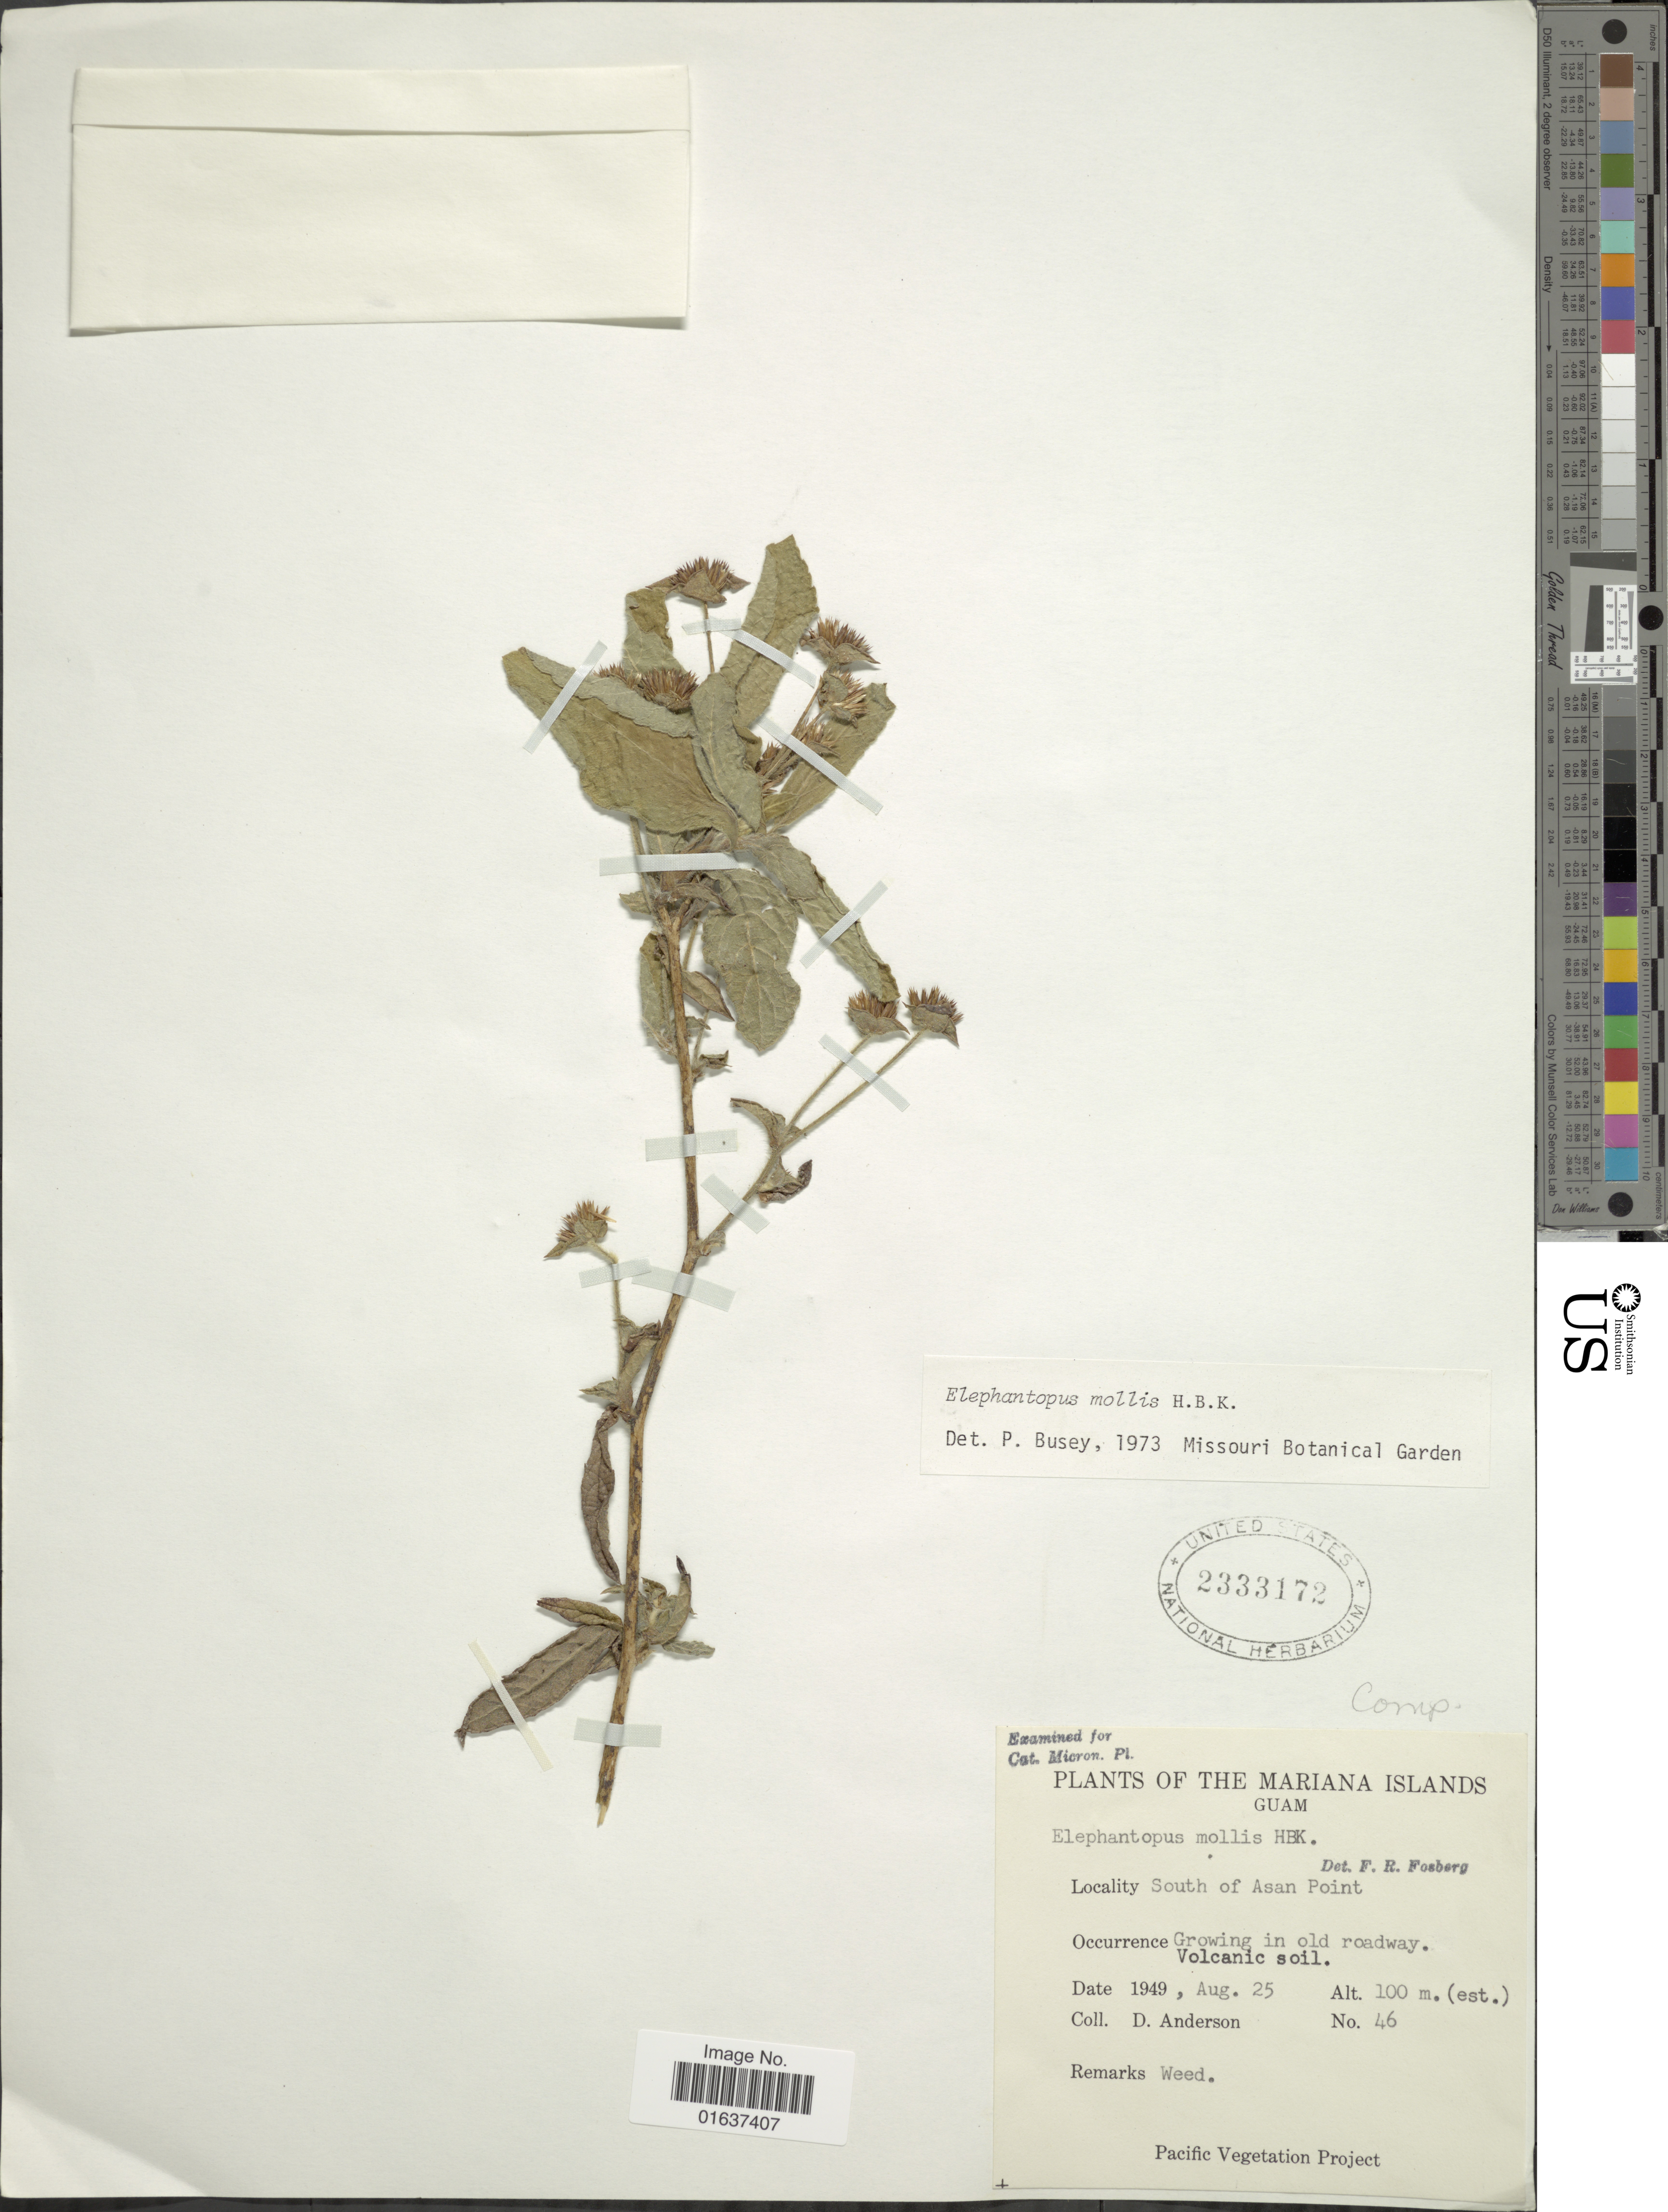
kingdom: Plantae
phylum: Tracheophyta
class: Magnoliopsida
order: Asterales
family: Asteraceae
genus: Elephantopus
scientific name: Elephantopus mollis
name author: Kunth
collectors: D. Anderson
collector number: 46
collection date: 1949-08-25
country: Guam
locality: Mariana Islands, South of Asan Point, growing in old oradway, volcanic soil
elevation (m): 100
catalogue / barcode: US 2333172